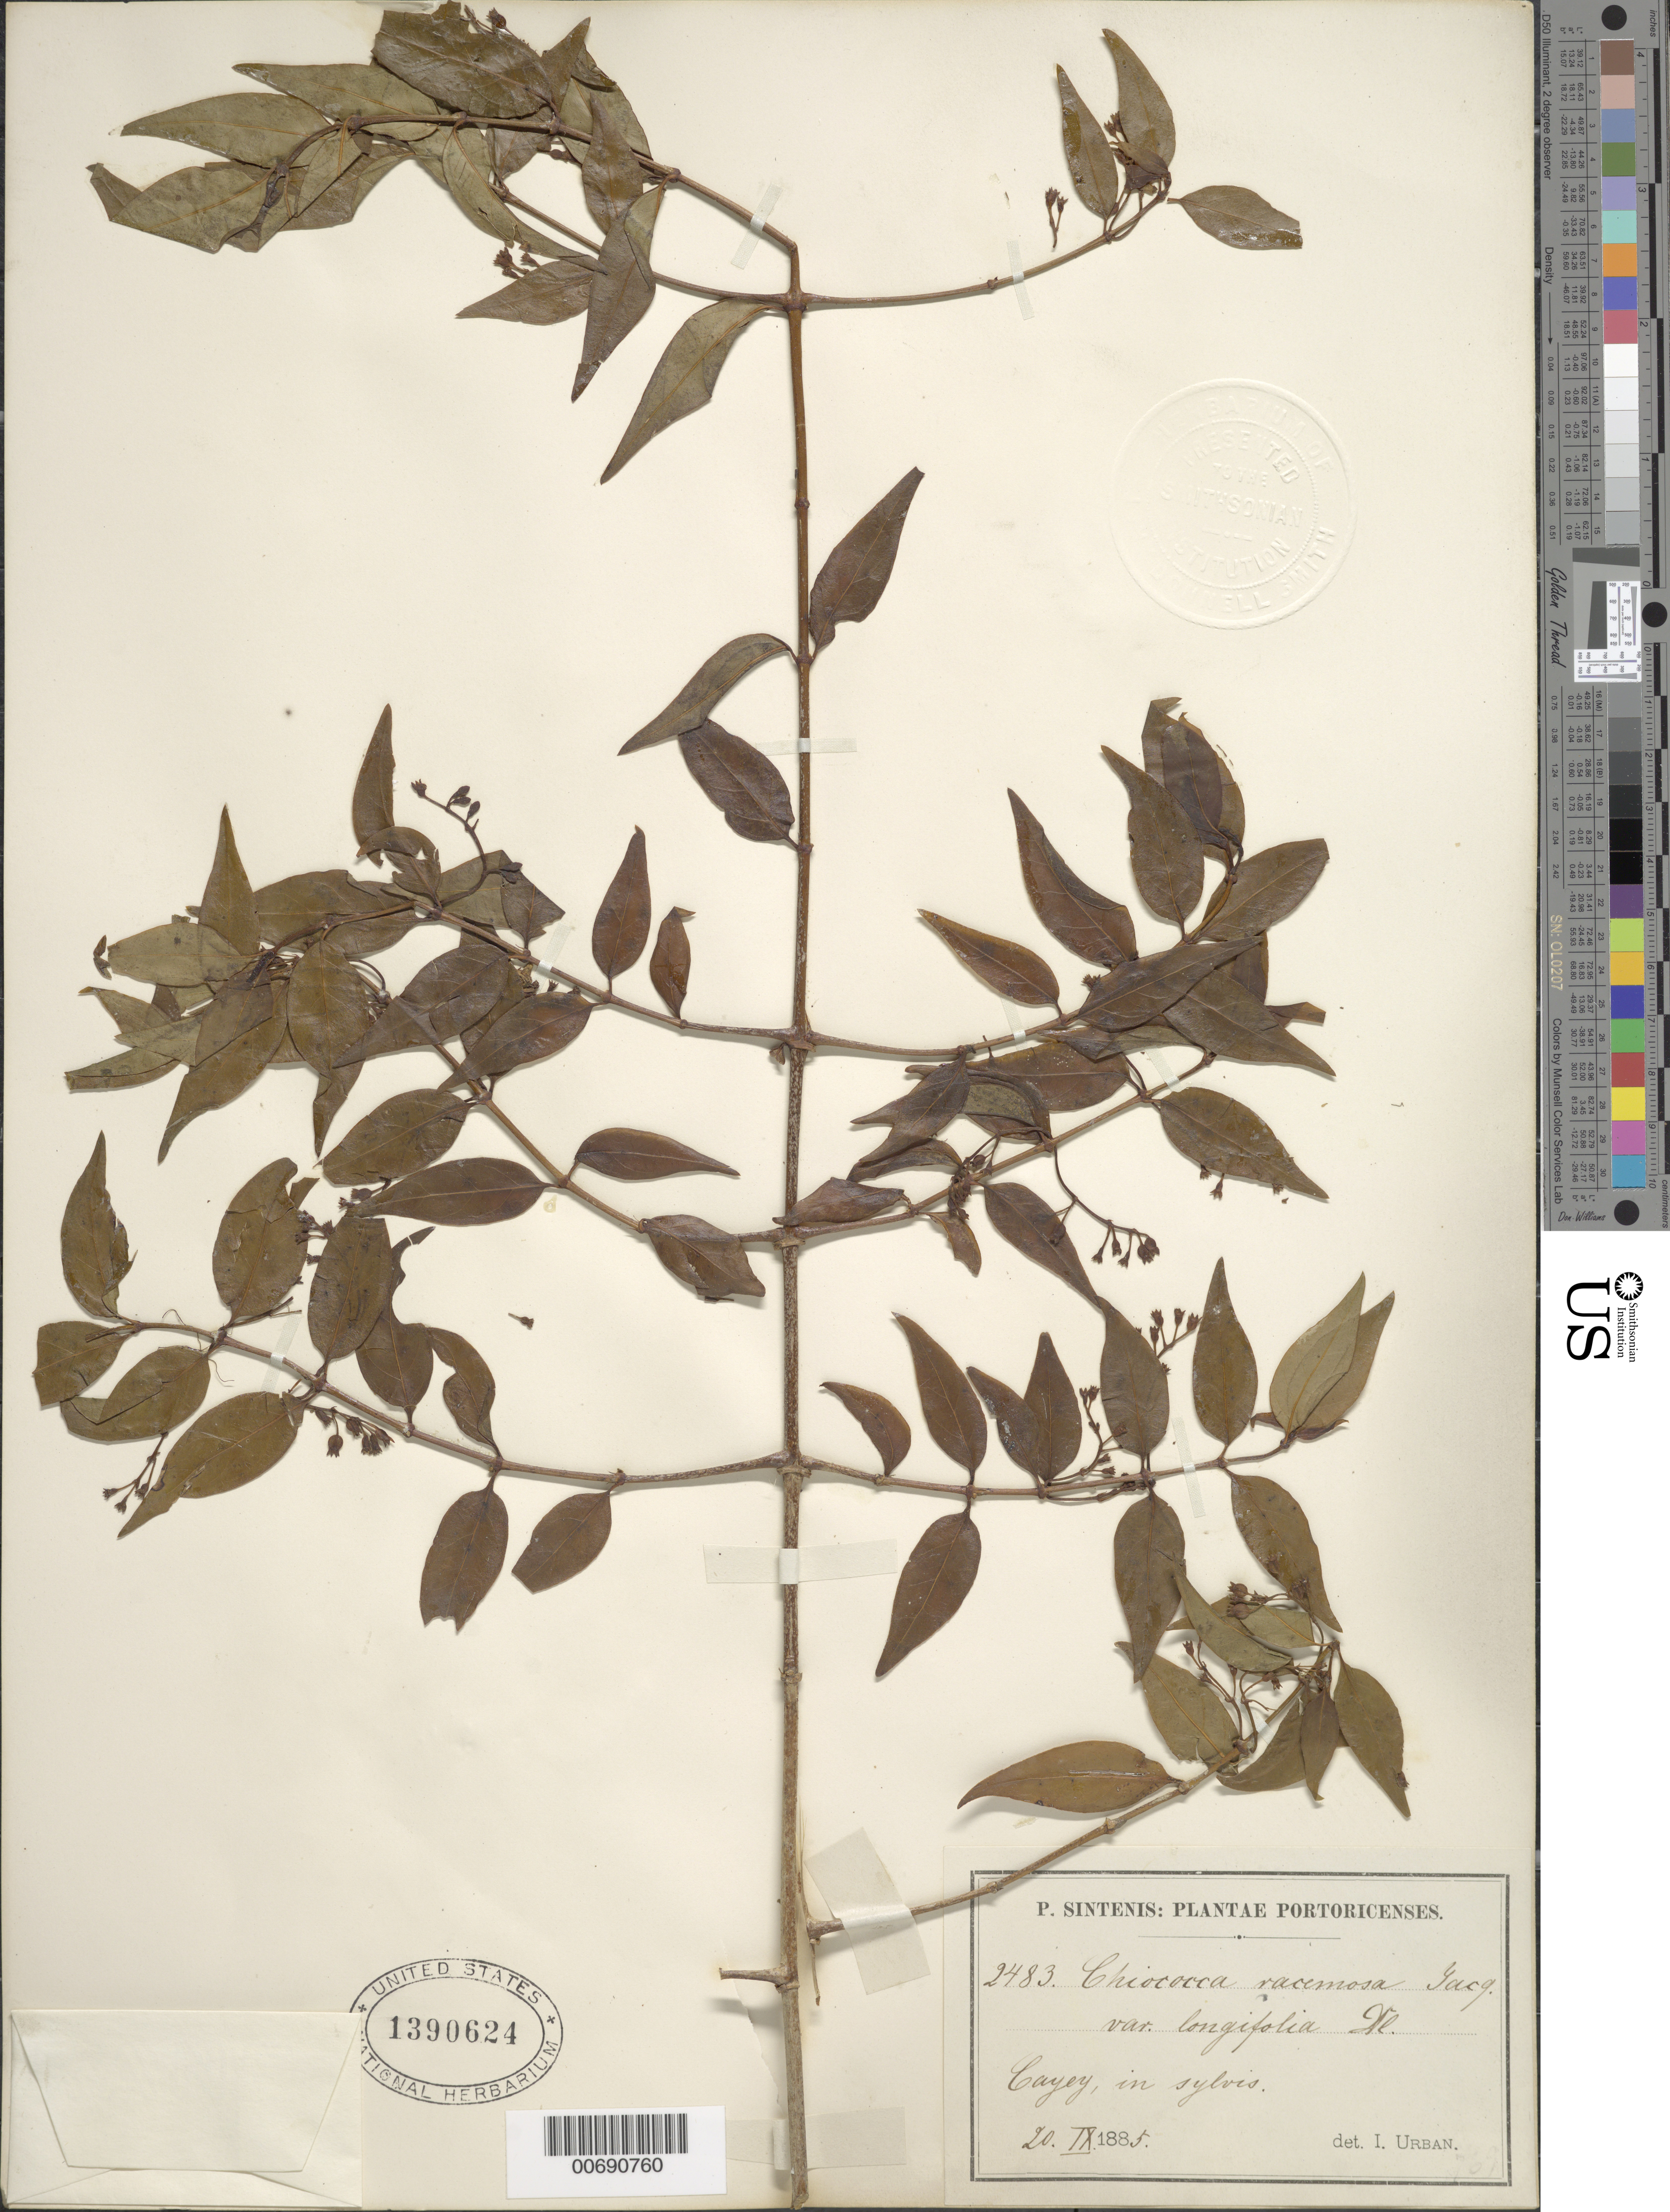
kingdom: Plantae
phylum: Tracheophyta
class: Magnoliopsida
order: Gentianales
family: Rubiaceae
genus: Chiococca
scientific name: Chiococca alba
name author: (L.) Hitchc.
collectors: P. Sintenis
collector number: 2483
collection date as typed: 20 Sep 1885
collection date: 1885-09-20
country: Puerto Rico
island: Greater Antilles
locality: Cayey. In sylvis.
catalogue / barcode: US 1390624